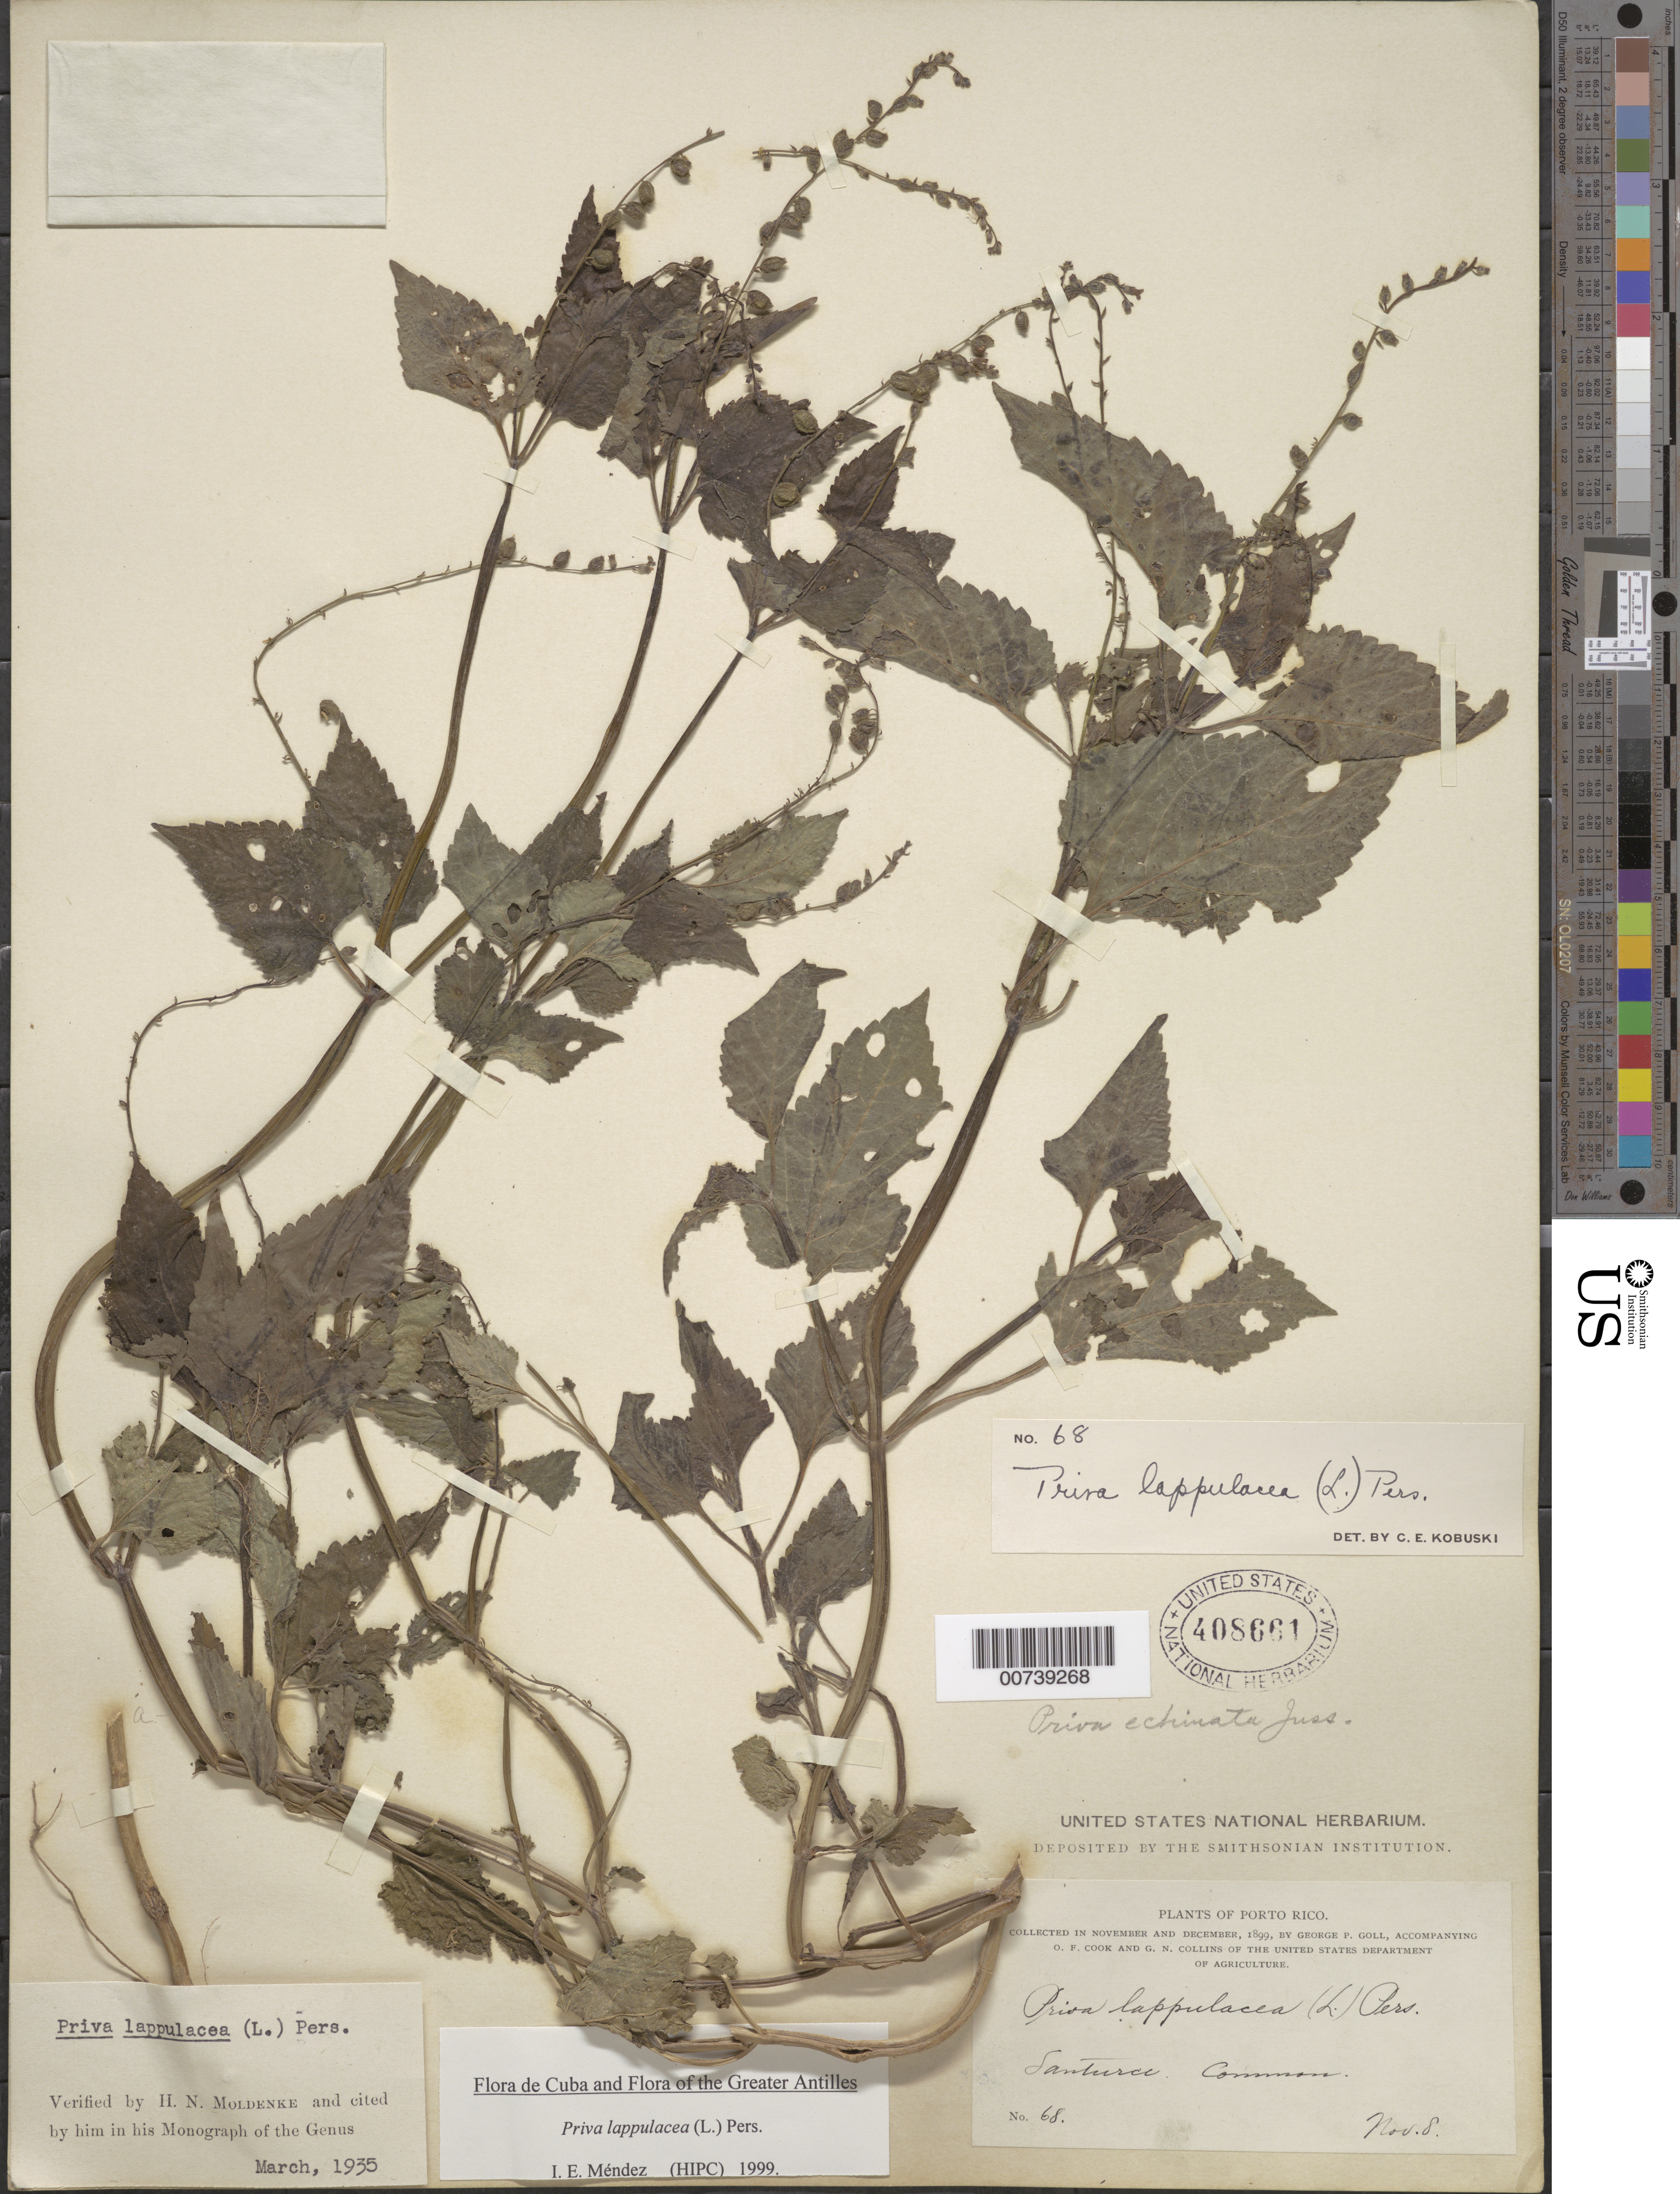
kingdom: Plantae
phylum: Tracheophyta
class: Magnoliopsida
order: Lamiales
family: Verbenaceae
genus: Priva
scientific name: Priva lappulacea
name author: (L.) Pers.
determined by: Méndez, Isidro E., (HIPC)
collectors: G. Goll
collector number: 68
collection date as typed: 08 Nov 1899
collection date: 1899-11-08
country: Puerto Rico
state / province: San Juan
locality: Santurce Common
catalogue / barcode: US 408661